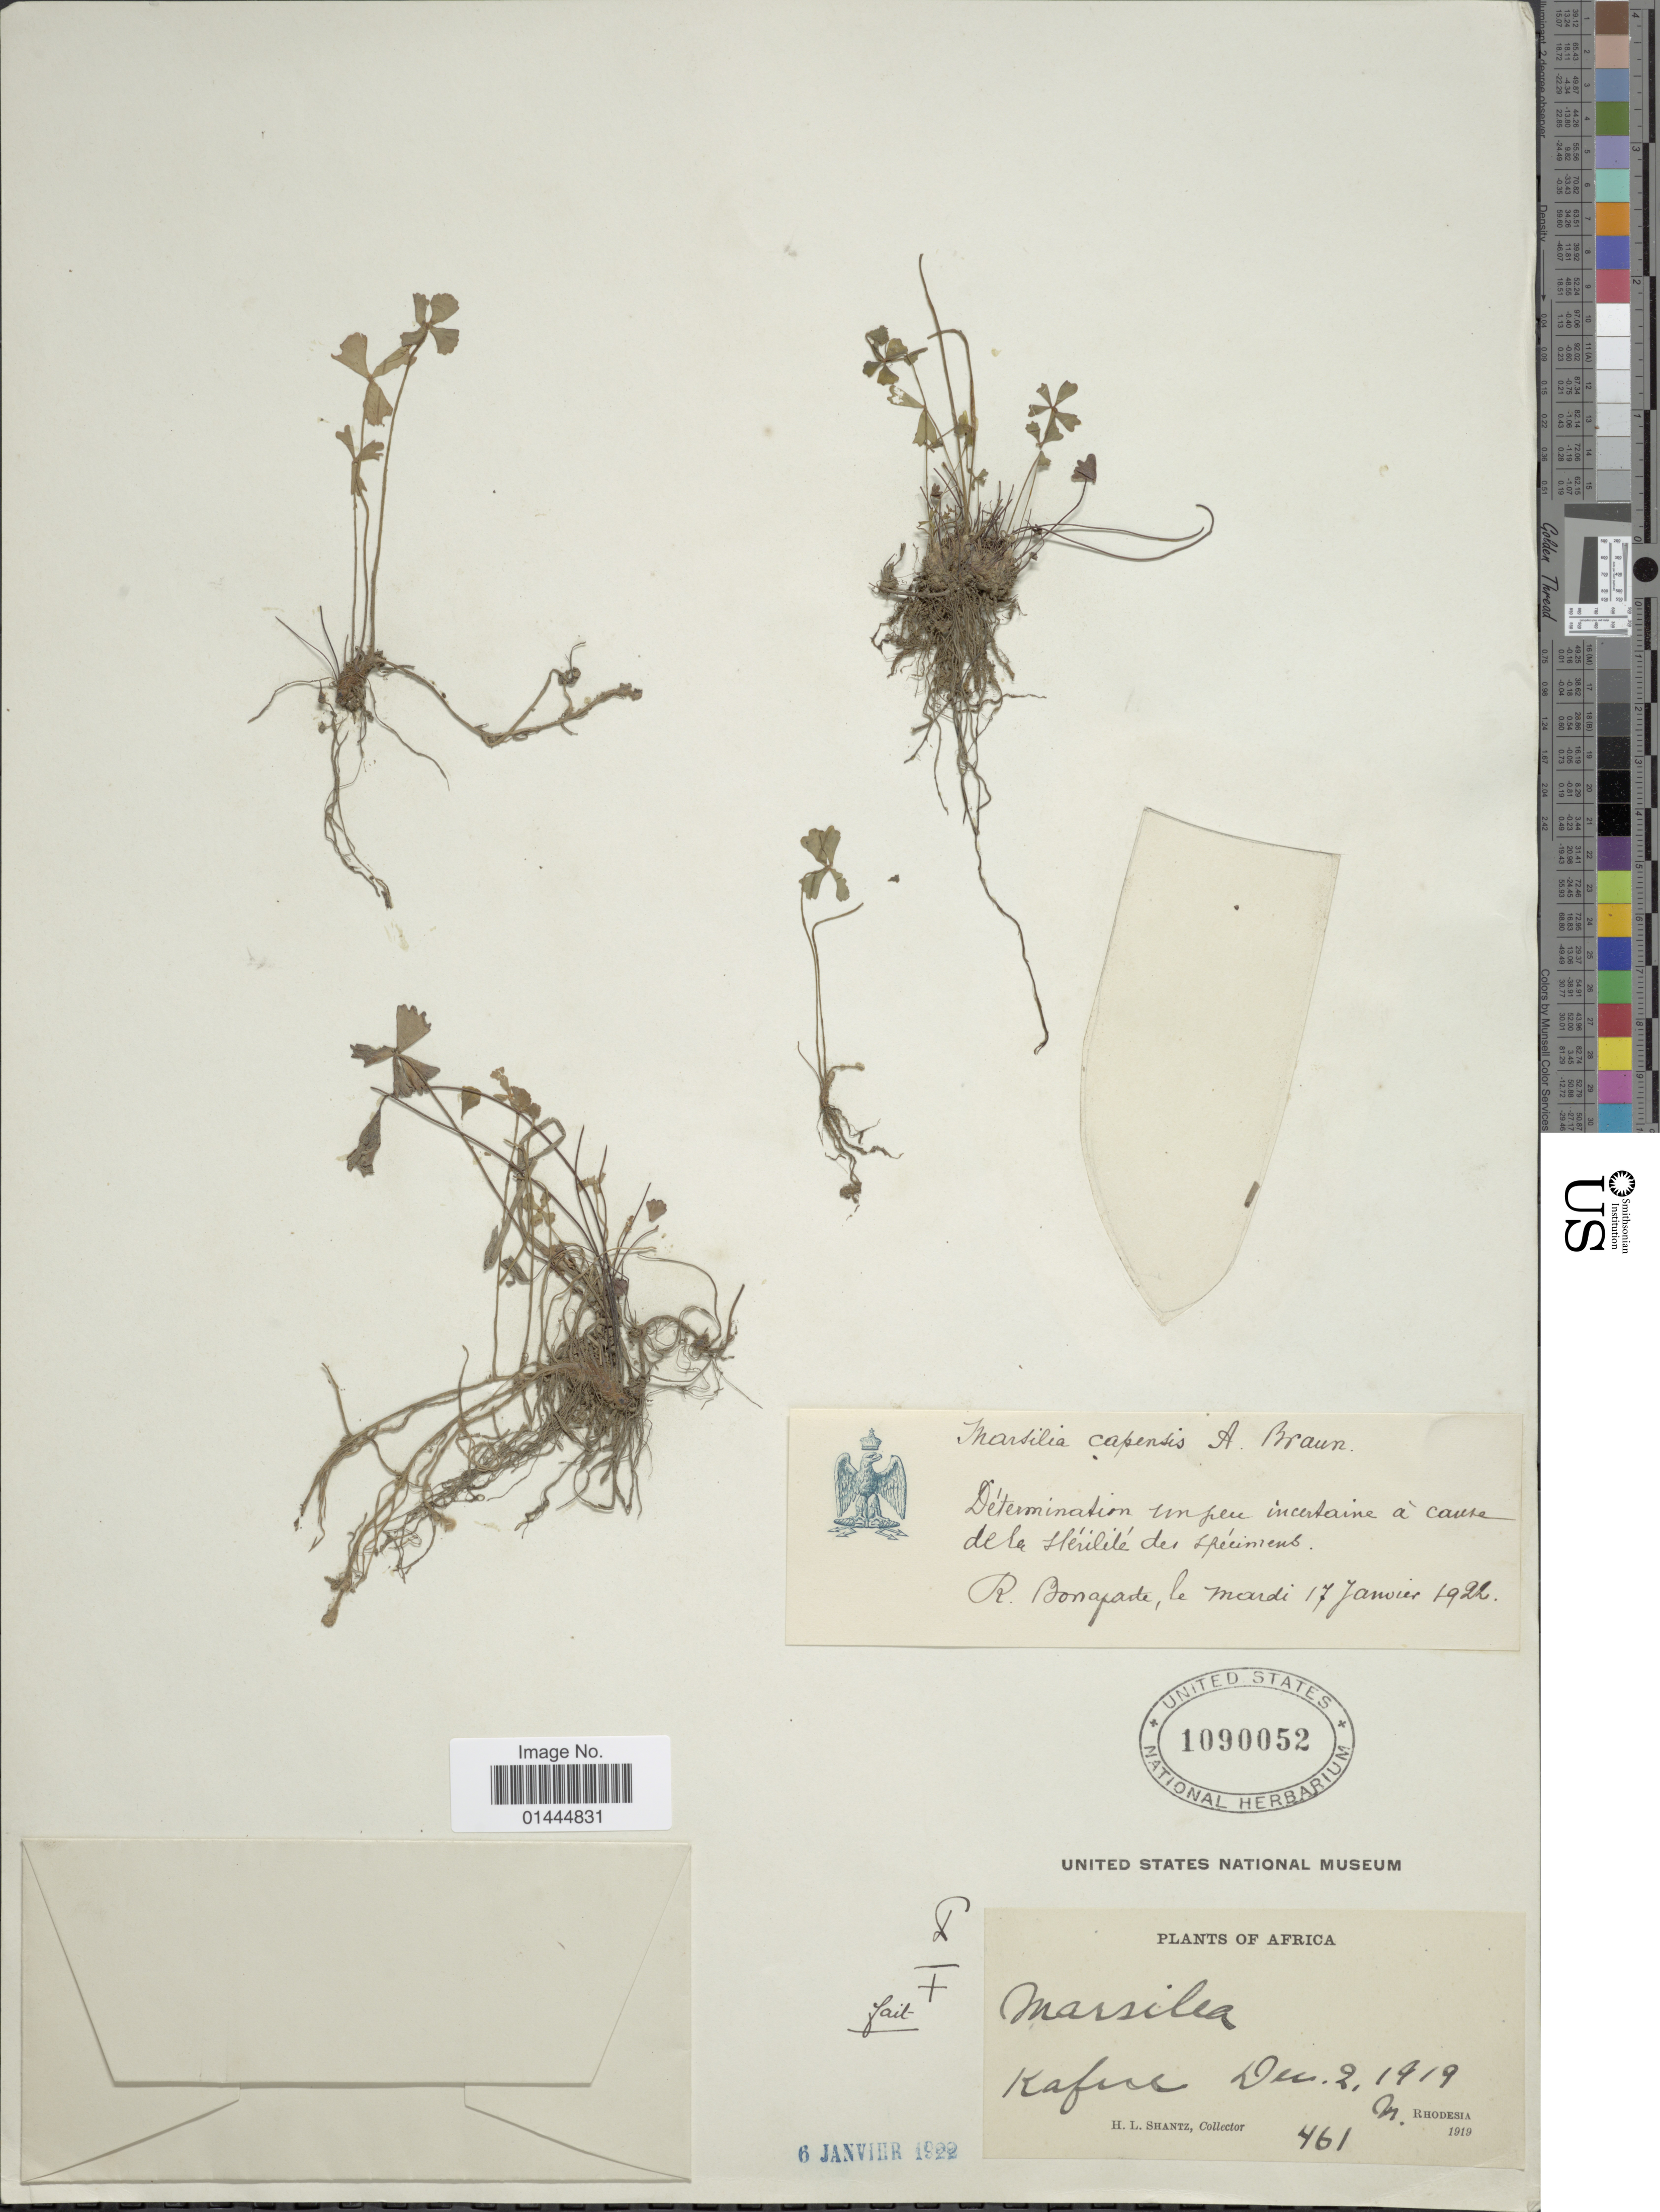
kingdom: Plantae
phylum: Tracheophyta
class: Polypodiopsida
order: Salviniales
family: Marsileaceae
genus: Marsilea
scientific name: Marsilea capensis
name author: A. Braun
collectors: H. Shantz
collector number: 461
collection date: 1919-12-02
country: Zambia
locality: Africa, N. Rhodesia, Kafue.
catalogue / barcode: US 1090052